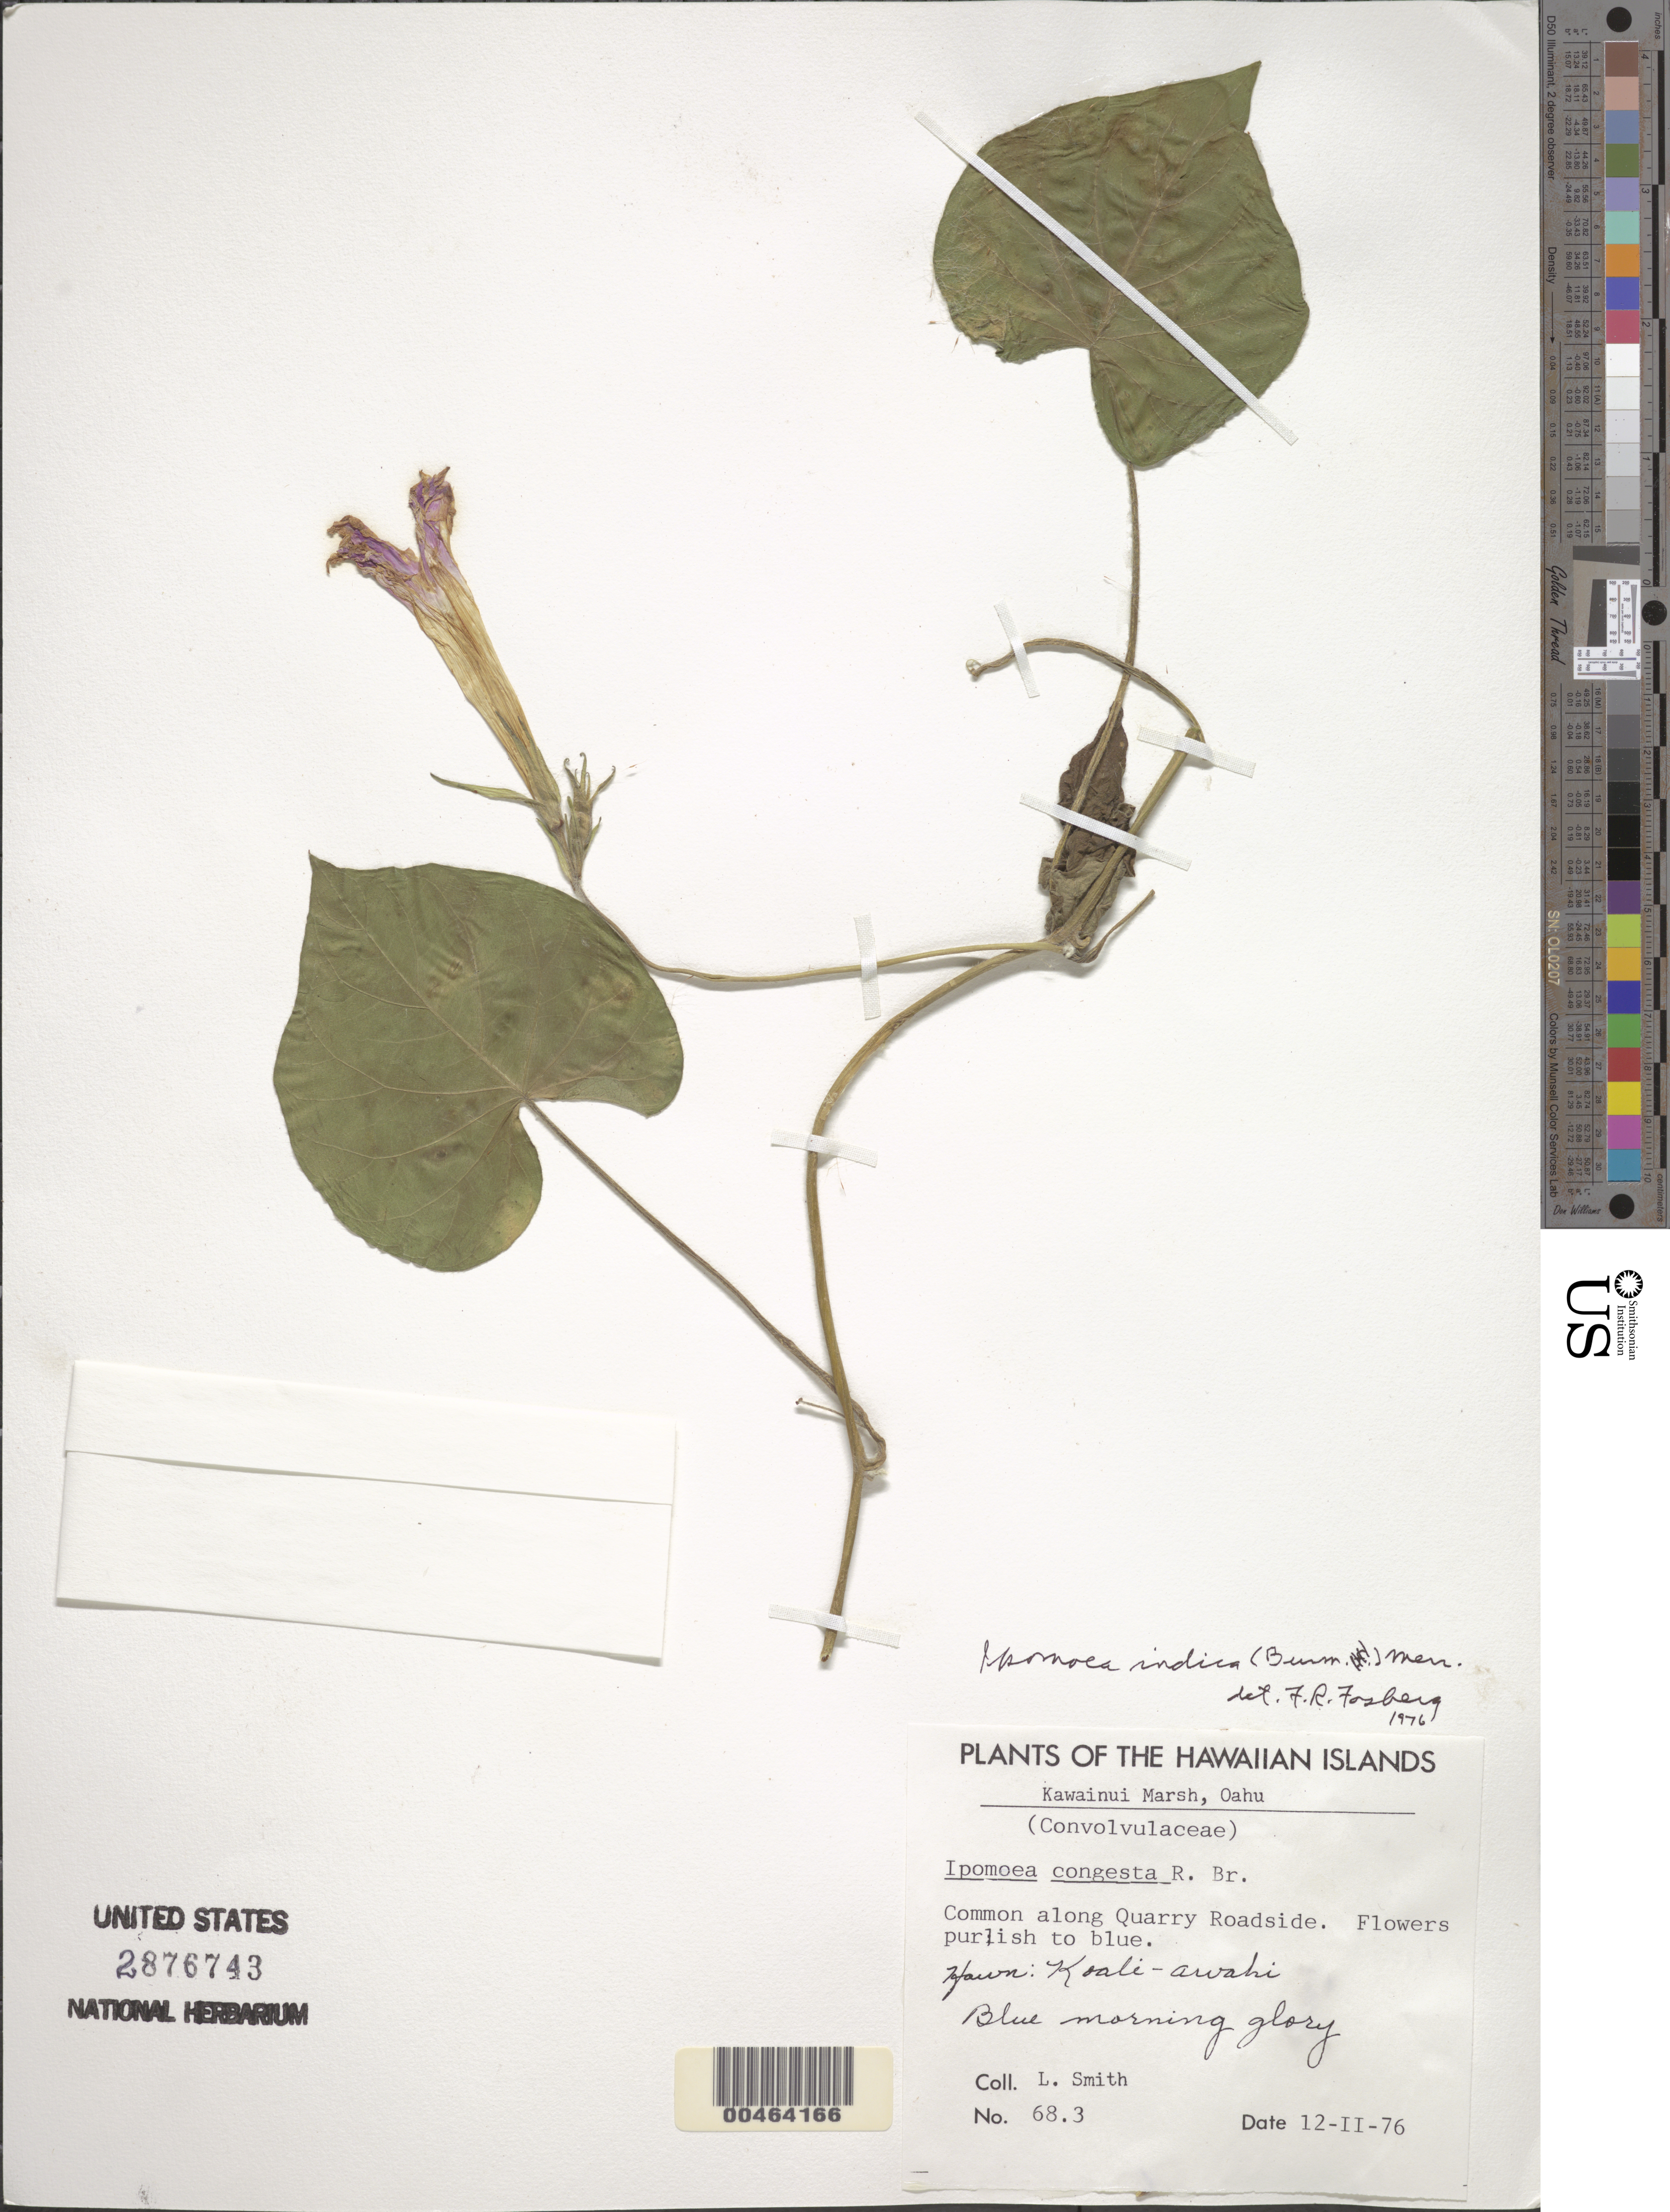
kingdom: Plantae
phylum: Tracheophyta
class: Magnoliopsida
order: Solanales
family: Convolvulaceae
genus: Ipomoea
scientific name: Ipomoea indica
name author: (Burm.) Merr.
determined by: Fosberg, F. R.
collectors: L. Smith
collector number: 68.3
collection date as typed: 12 Feb 1976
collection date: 1976-02-12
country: United States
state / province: Hawaii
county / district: Honolulu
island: Oahu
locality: Kawainui Marsh, along Quarry Roadside.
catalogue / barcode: US 2876743